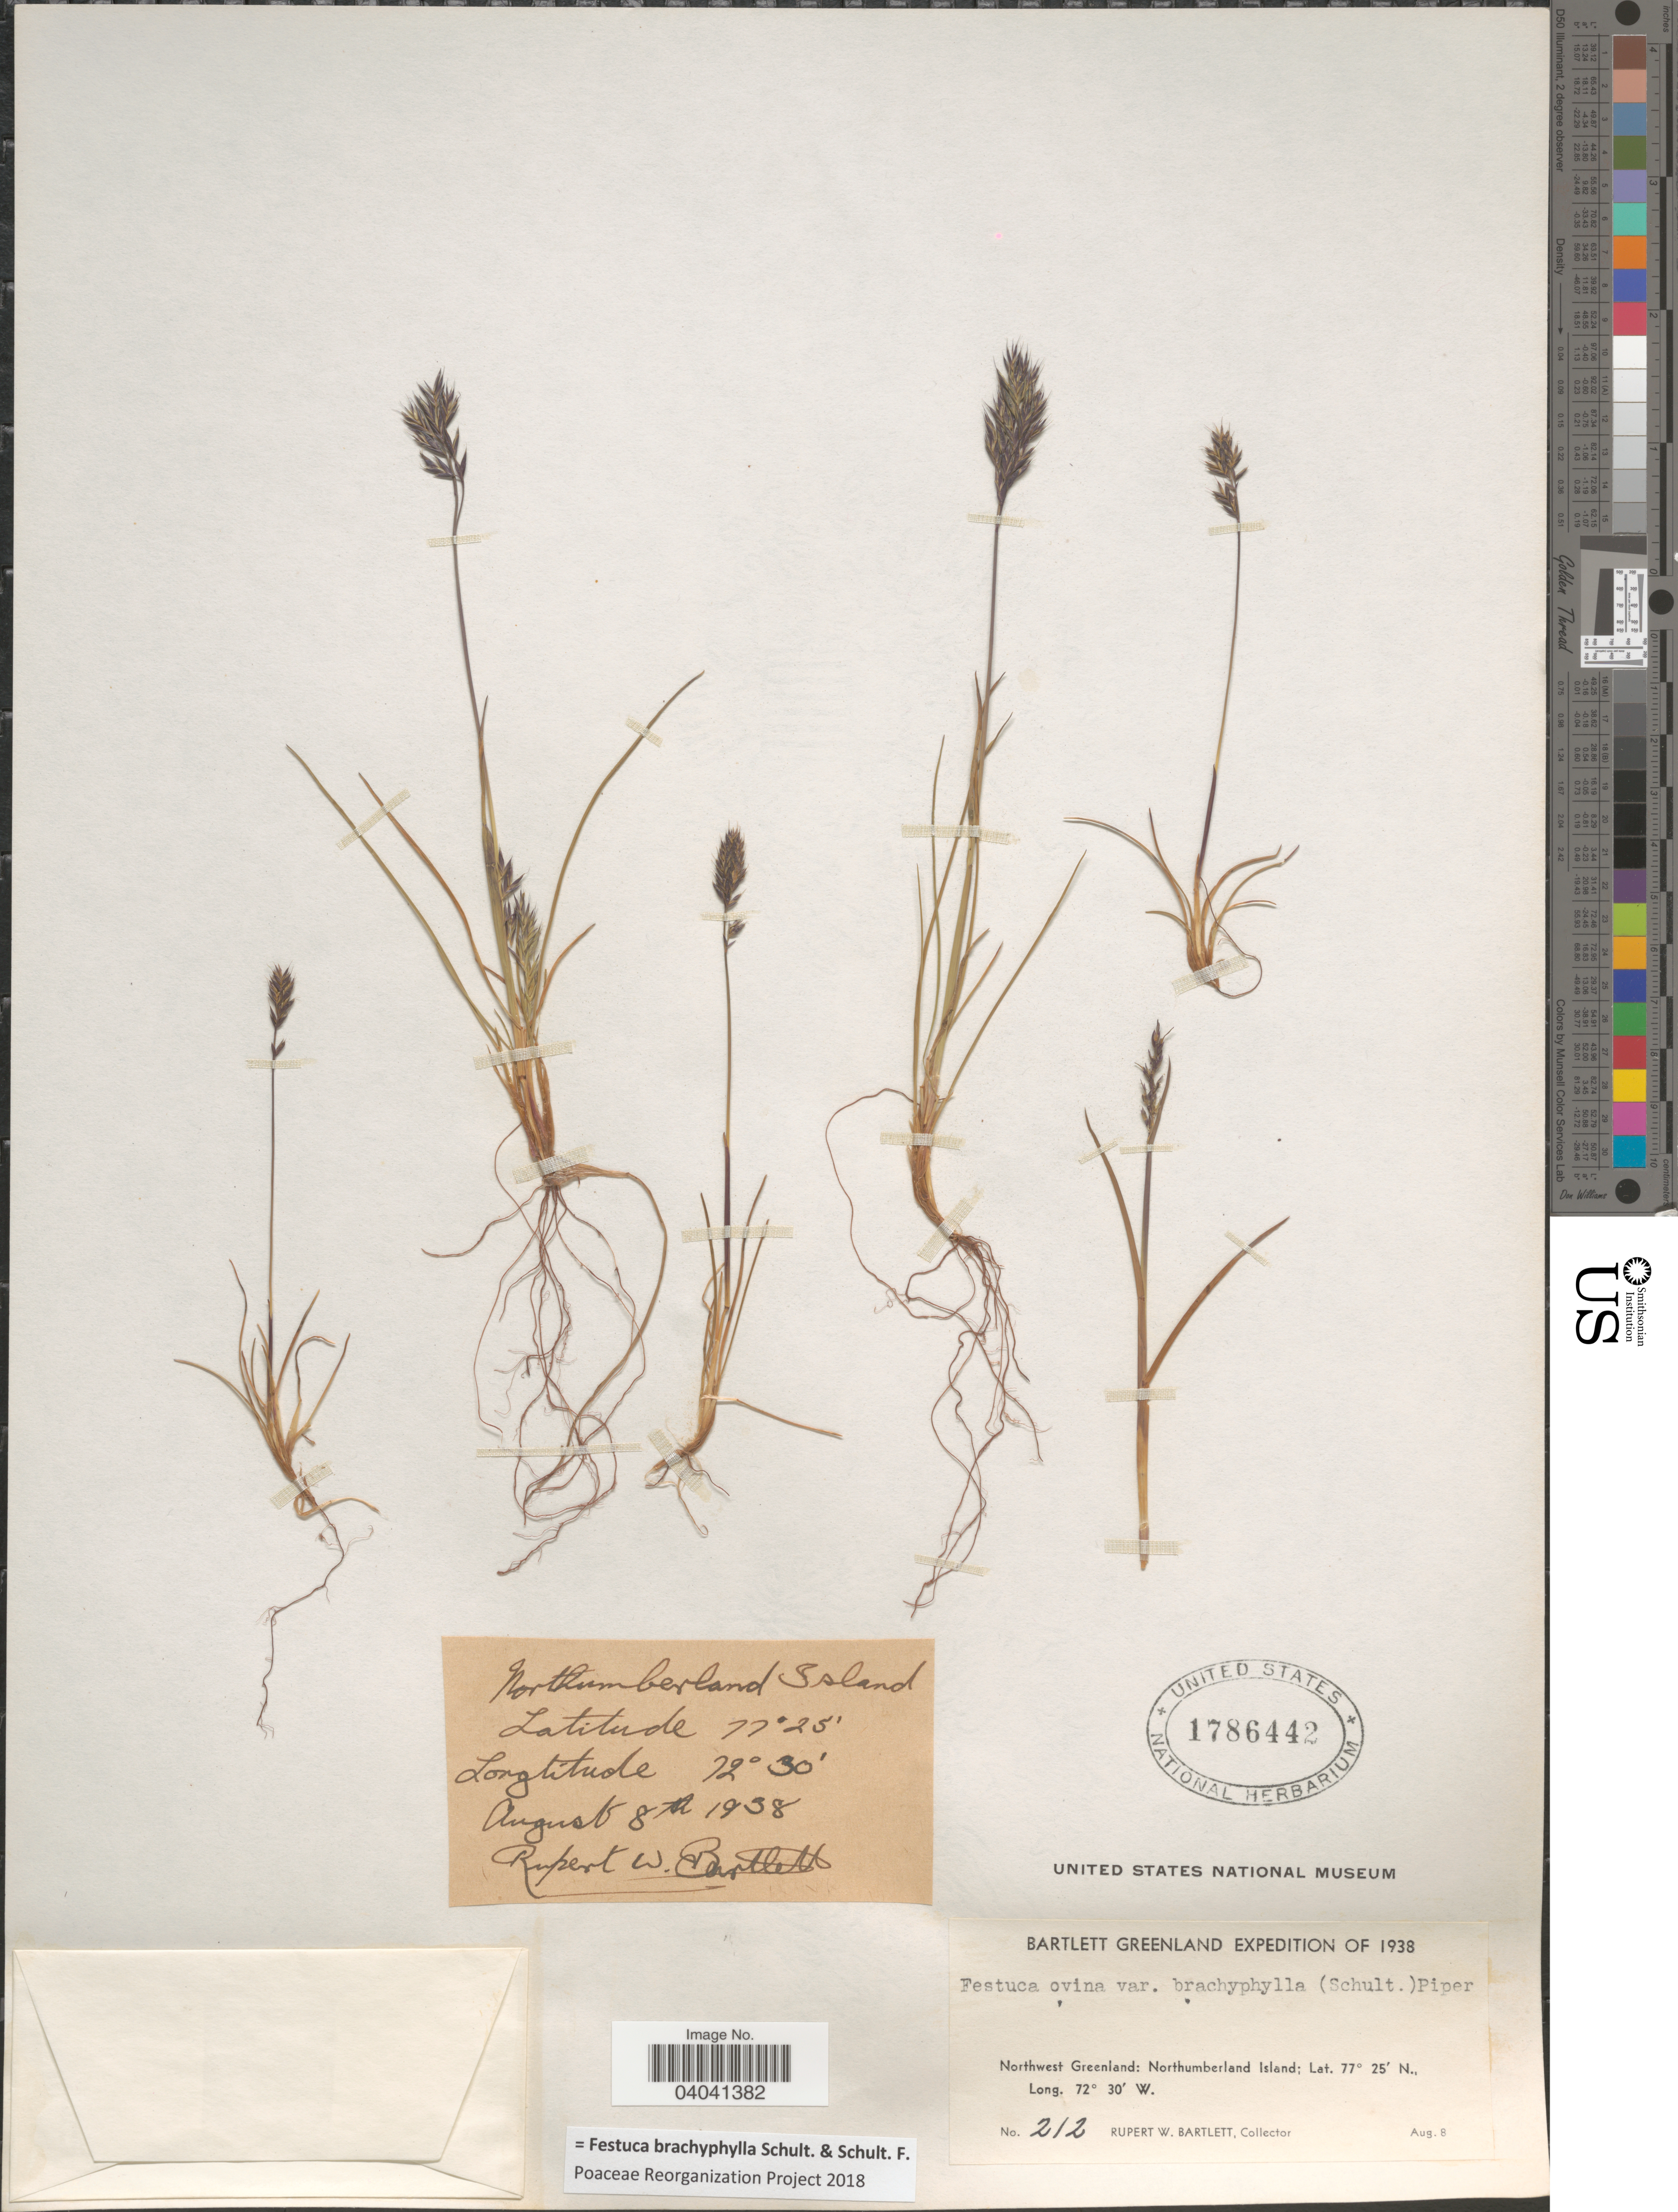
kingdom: Plantae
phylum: Tracheophyta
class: Liliopsida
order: Poales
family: Poaceae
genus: Festuca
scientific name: Festuca brachyphylla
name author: Schult. & Schult. f.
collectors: R. W. Bartlett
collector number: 212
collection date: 1938-08-08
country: Greenland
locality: Northwest Greenland: Northumberland Island.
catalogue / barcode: US 1786442